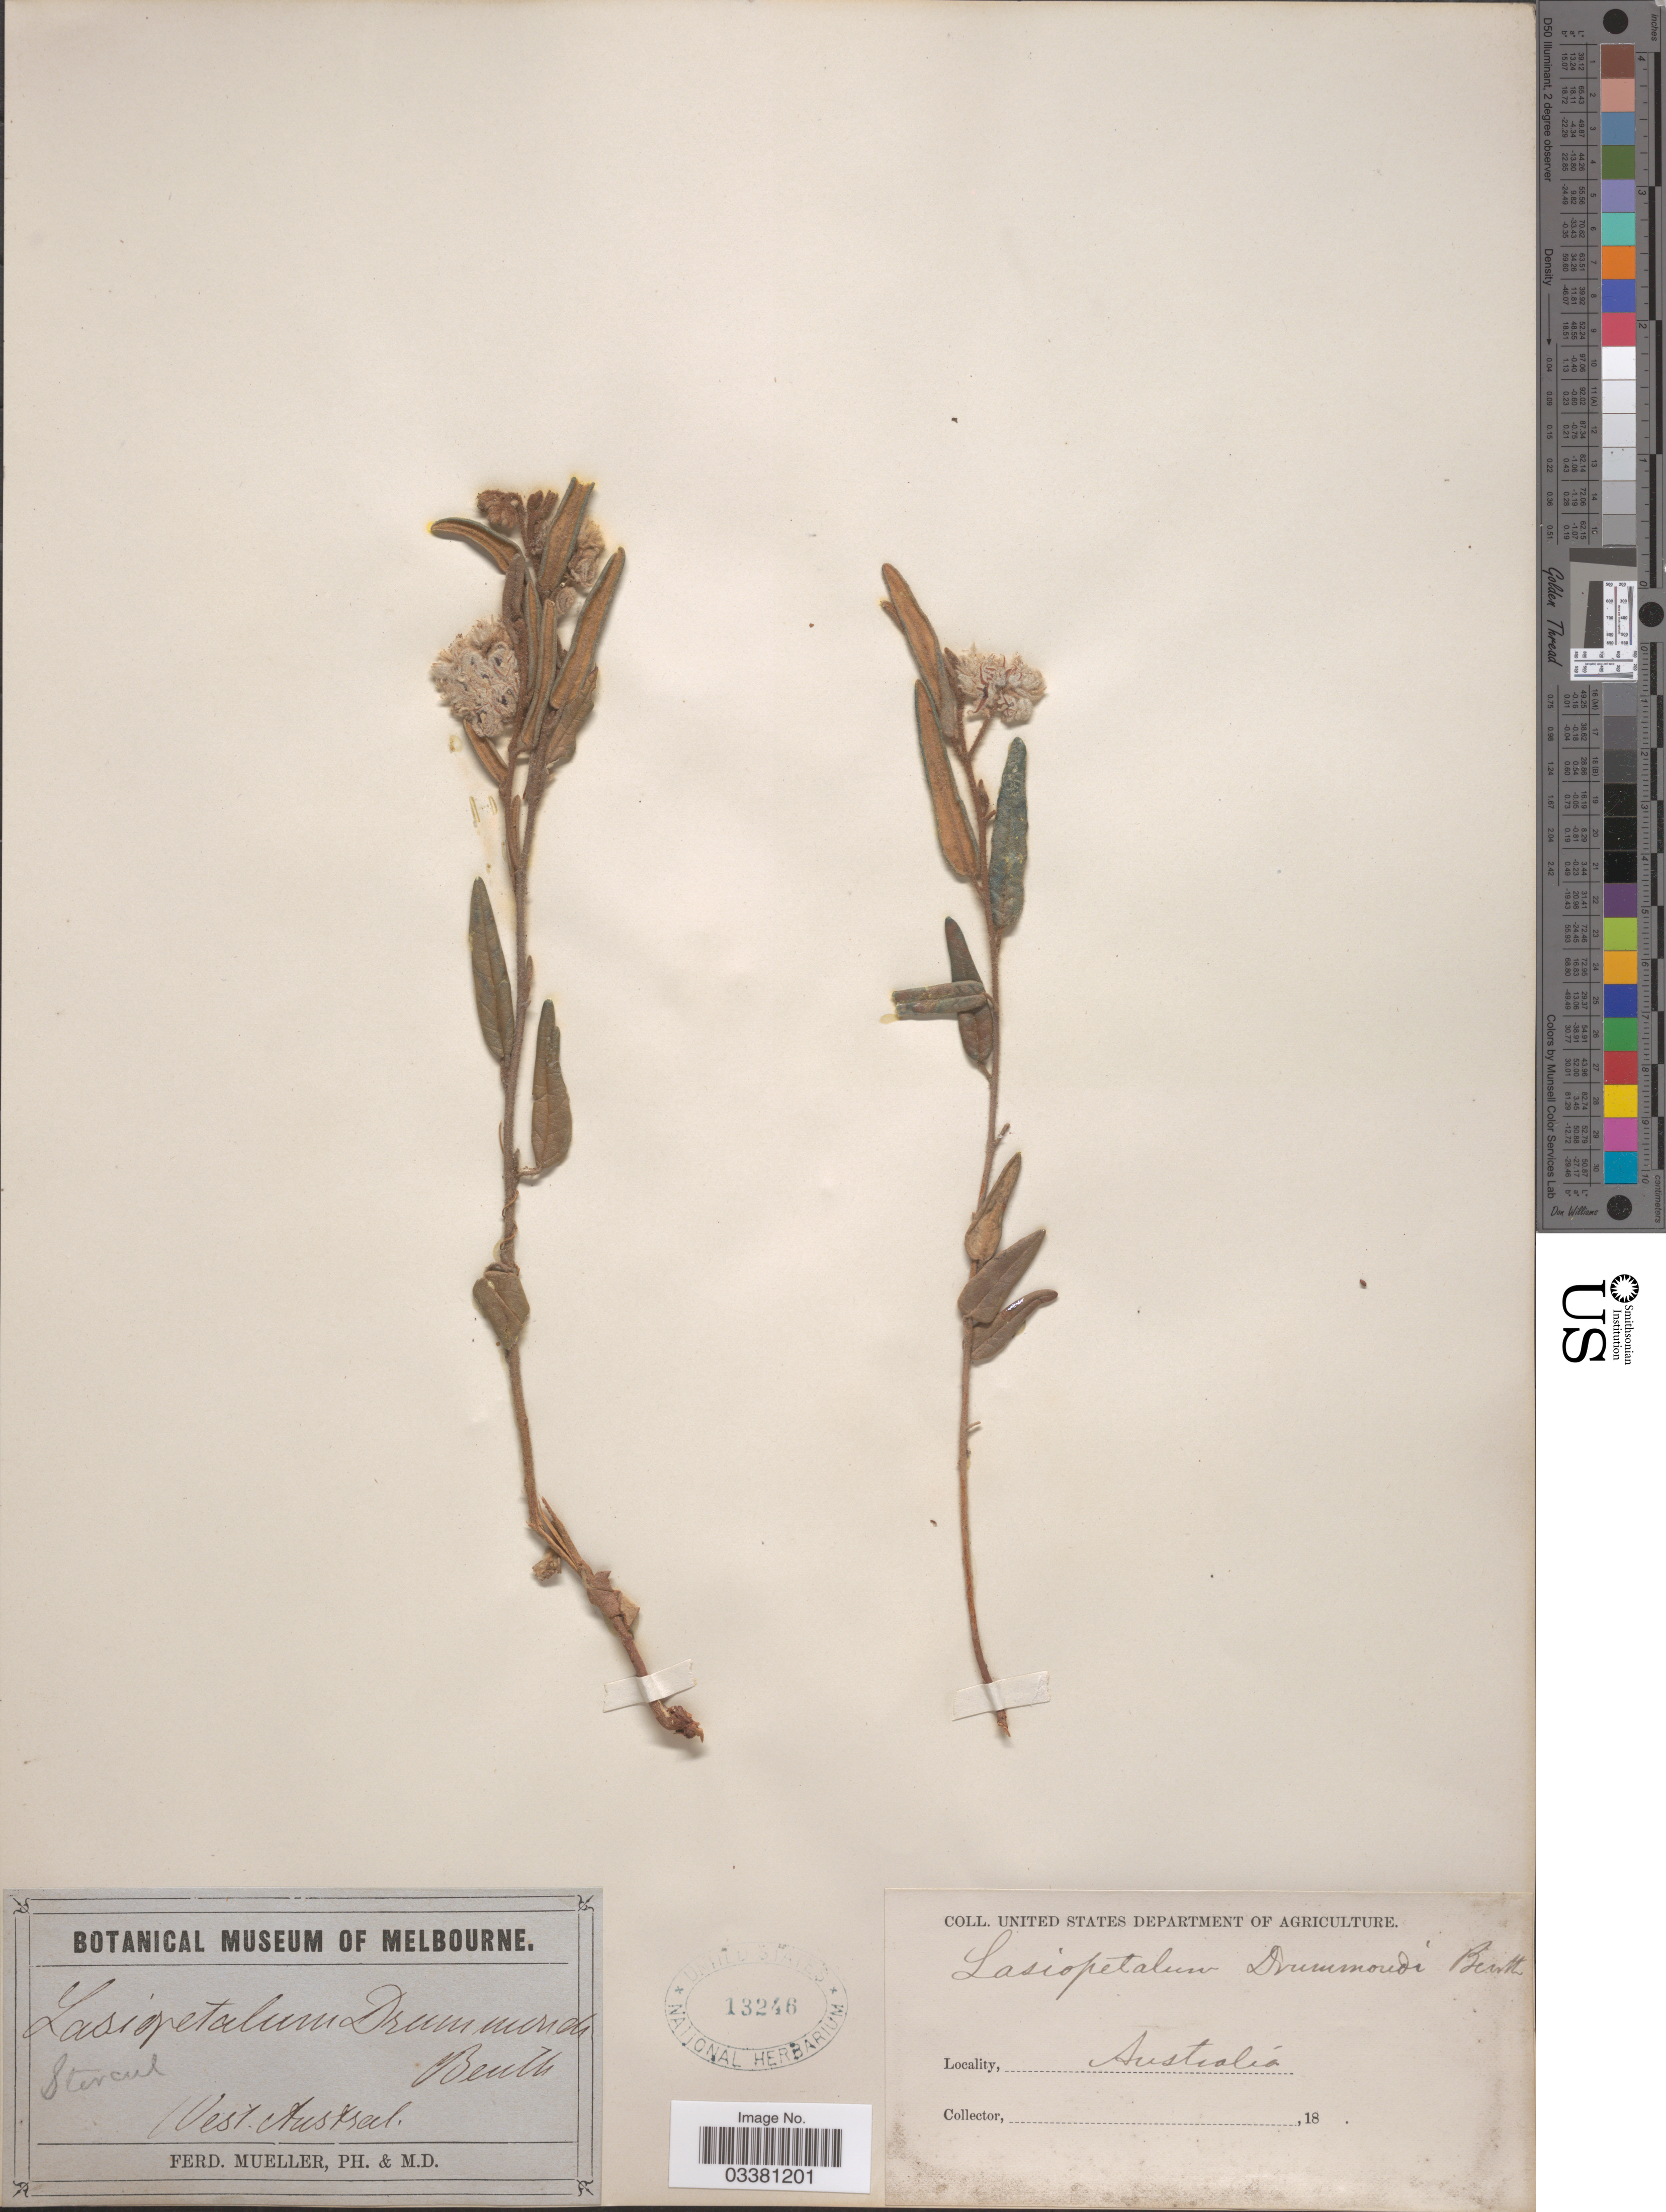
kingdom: Plantae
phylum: Tracheophyta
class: Magnoliopsida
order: Malvales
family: Malvaceae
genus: Lasiopetalum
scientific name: Lasiopetalum drummondii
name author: Benth.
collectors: F. Mueller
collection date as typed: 18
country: Australia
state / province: Western Australia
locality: West. Australia.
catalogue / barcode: US 13246